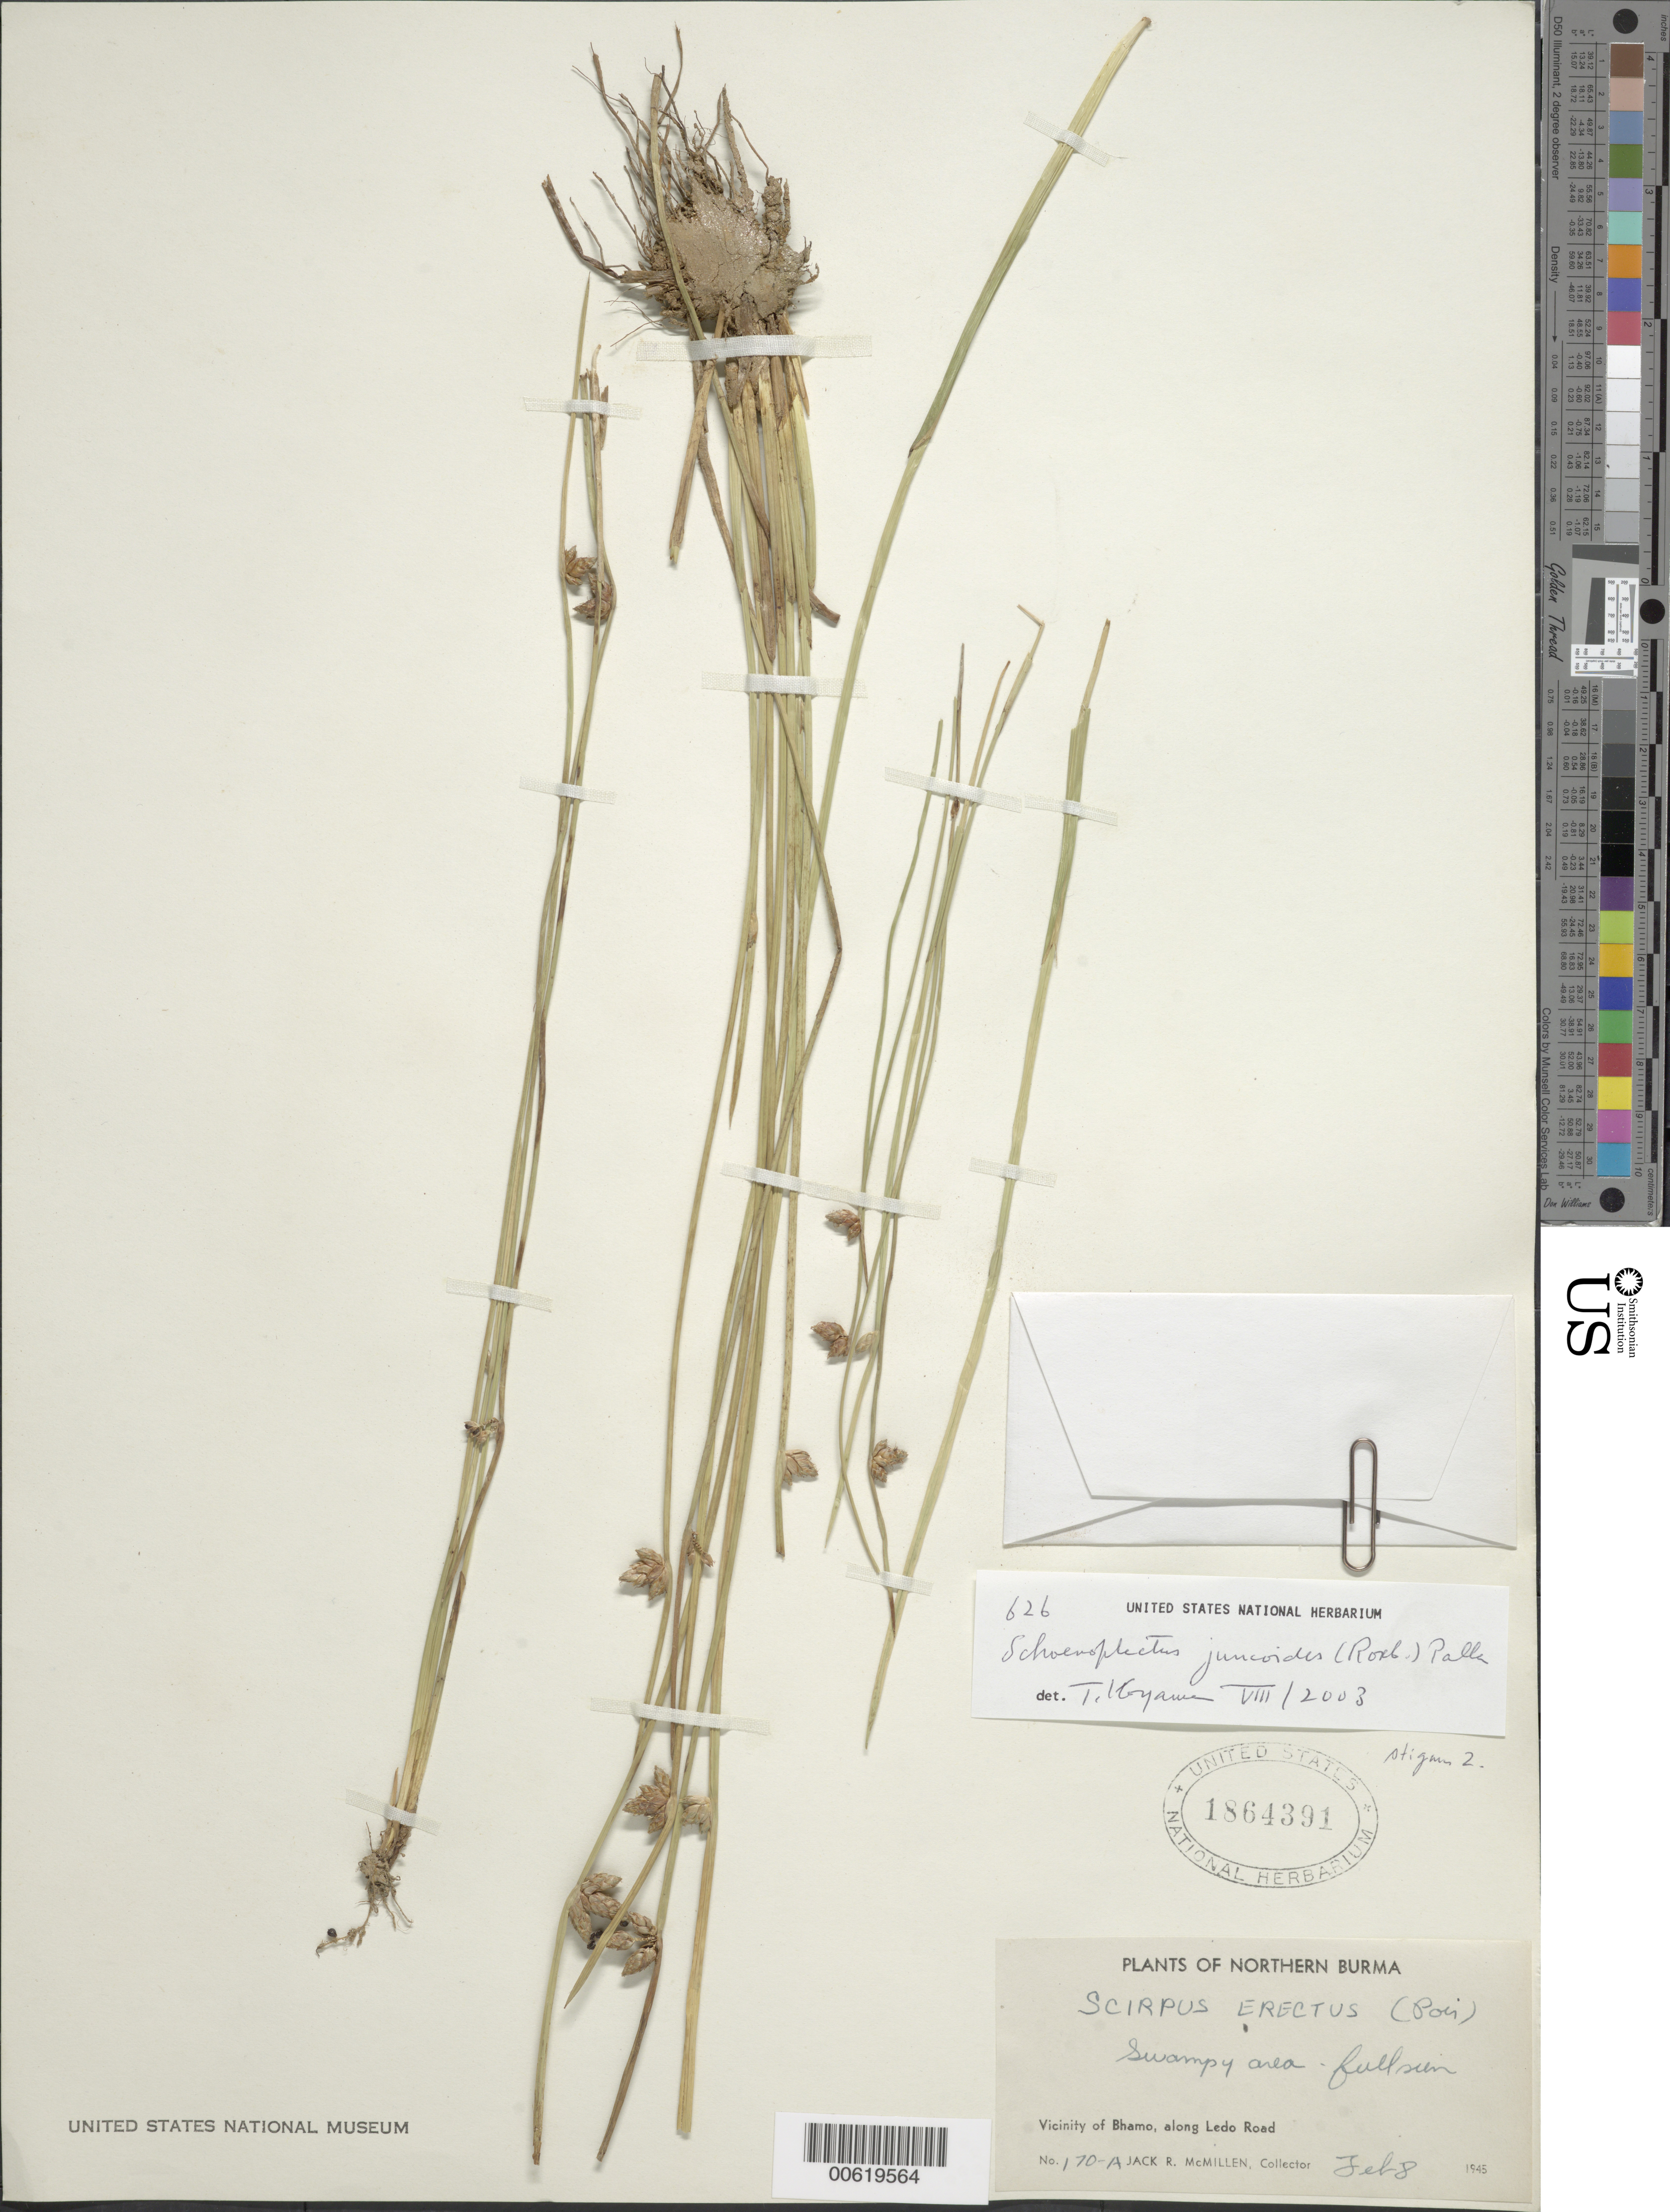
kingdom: Plantae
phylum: Tracheophyta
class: Liliopsida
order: Poales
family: Cyperaceae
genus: Schoenoplectus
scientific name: Schoenoplectus erectus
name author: (Poir.) Palla ex J. Raynal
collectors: J. McMillen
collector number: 70-A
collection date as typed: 08 Feb 1945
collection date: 1945-02-08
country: Myanmar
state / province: Kachin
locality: Vicinity of Bhamo, along Ledo Road.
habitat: Swampy area fullsun.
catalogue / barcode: US 1864391